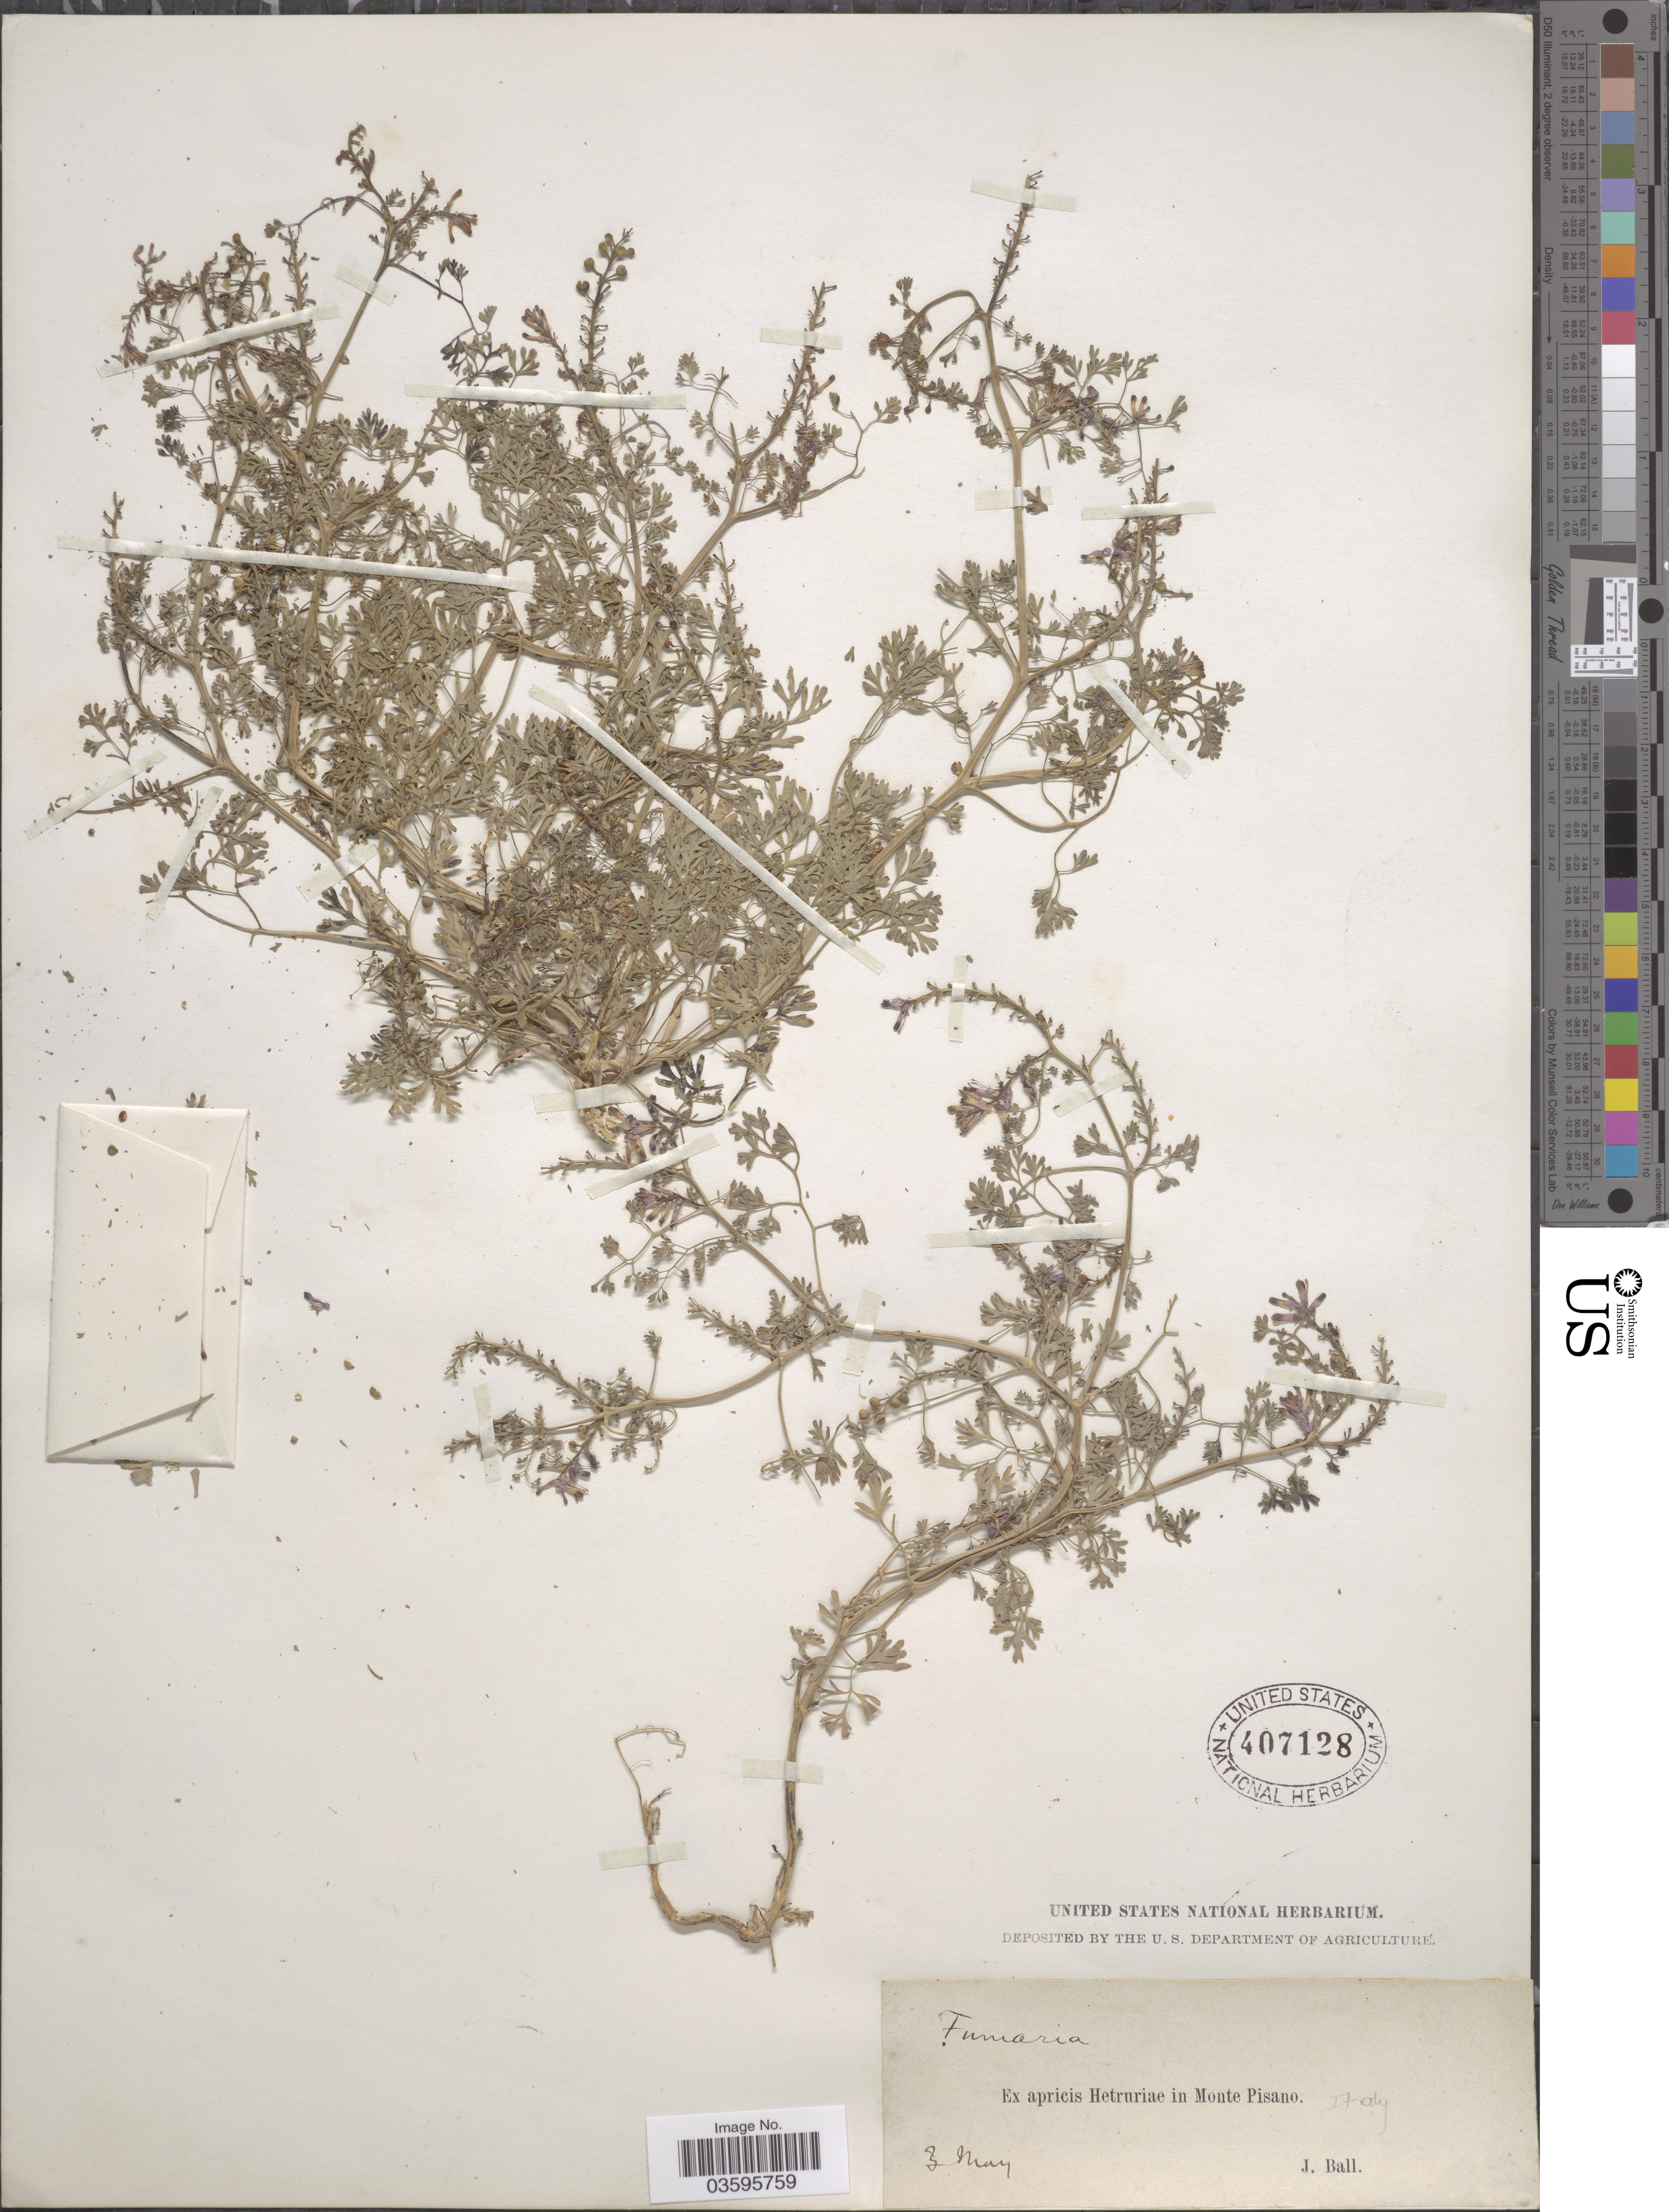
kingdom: Plantae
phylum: Tracheophyta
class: Magnoliopsida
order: Ranunculales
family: Papaveraceae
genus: Fumaria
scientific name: Fumaria sp.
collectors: J. Ball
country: Italy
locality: Ex apricis Hetruriæ in Monte Pisano.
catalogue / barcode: US 407128